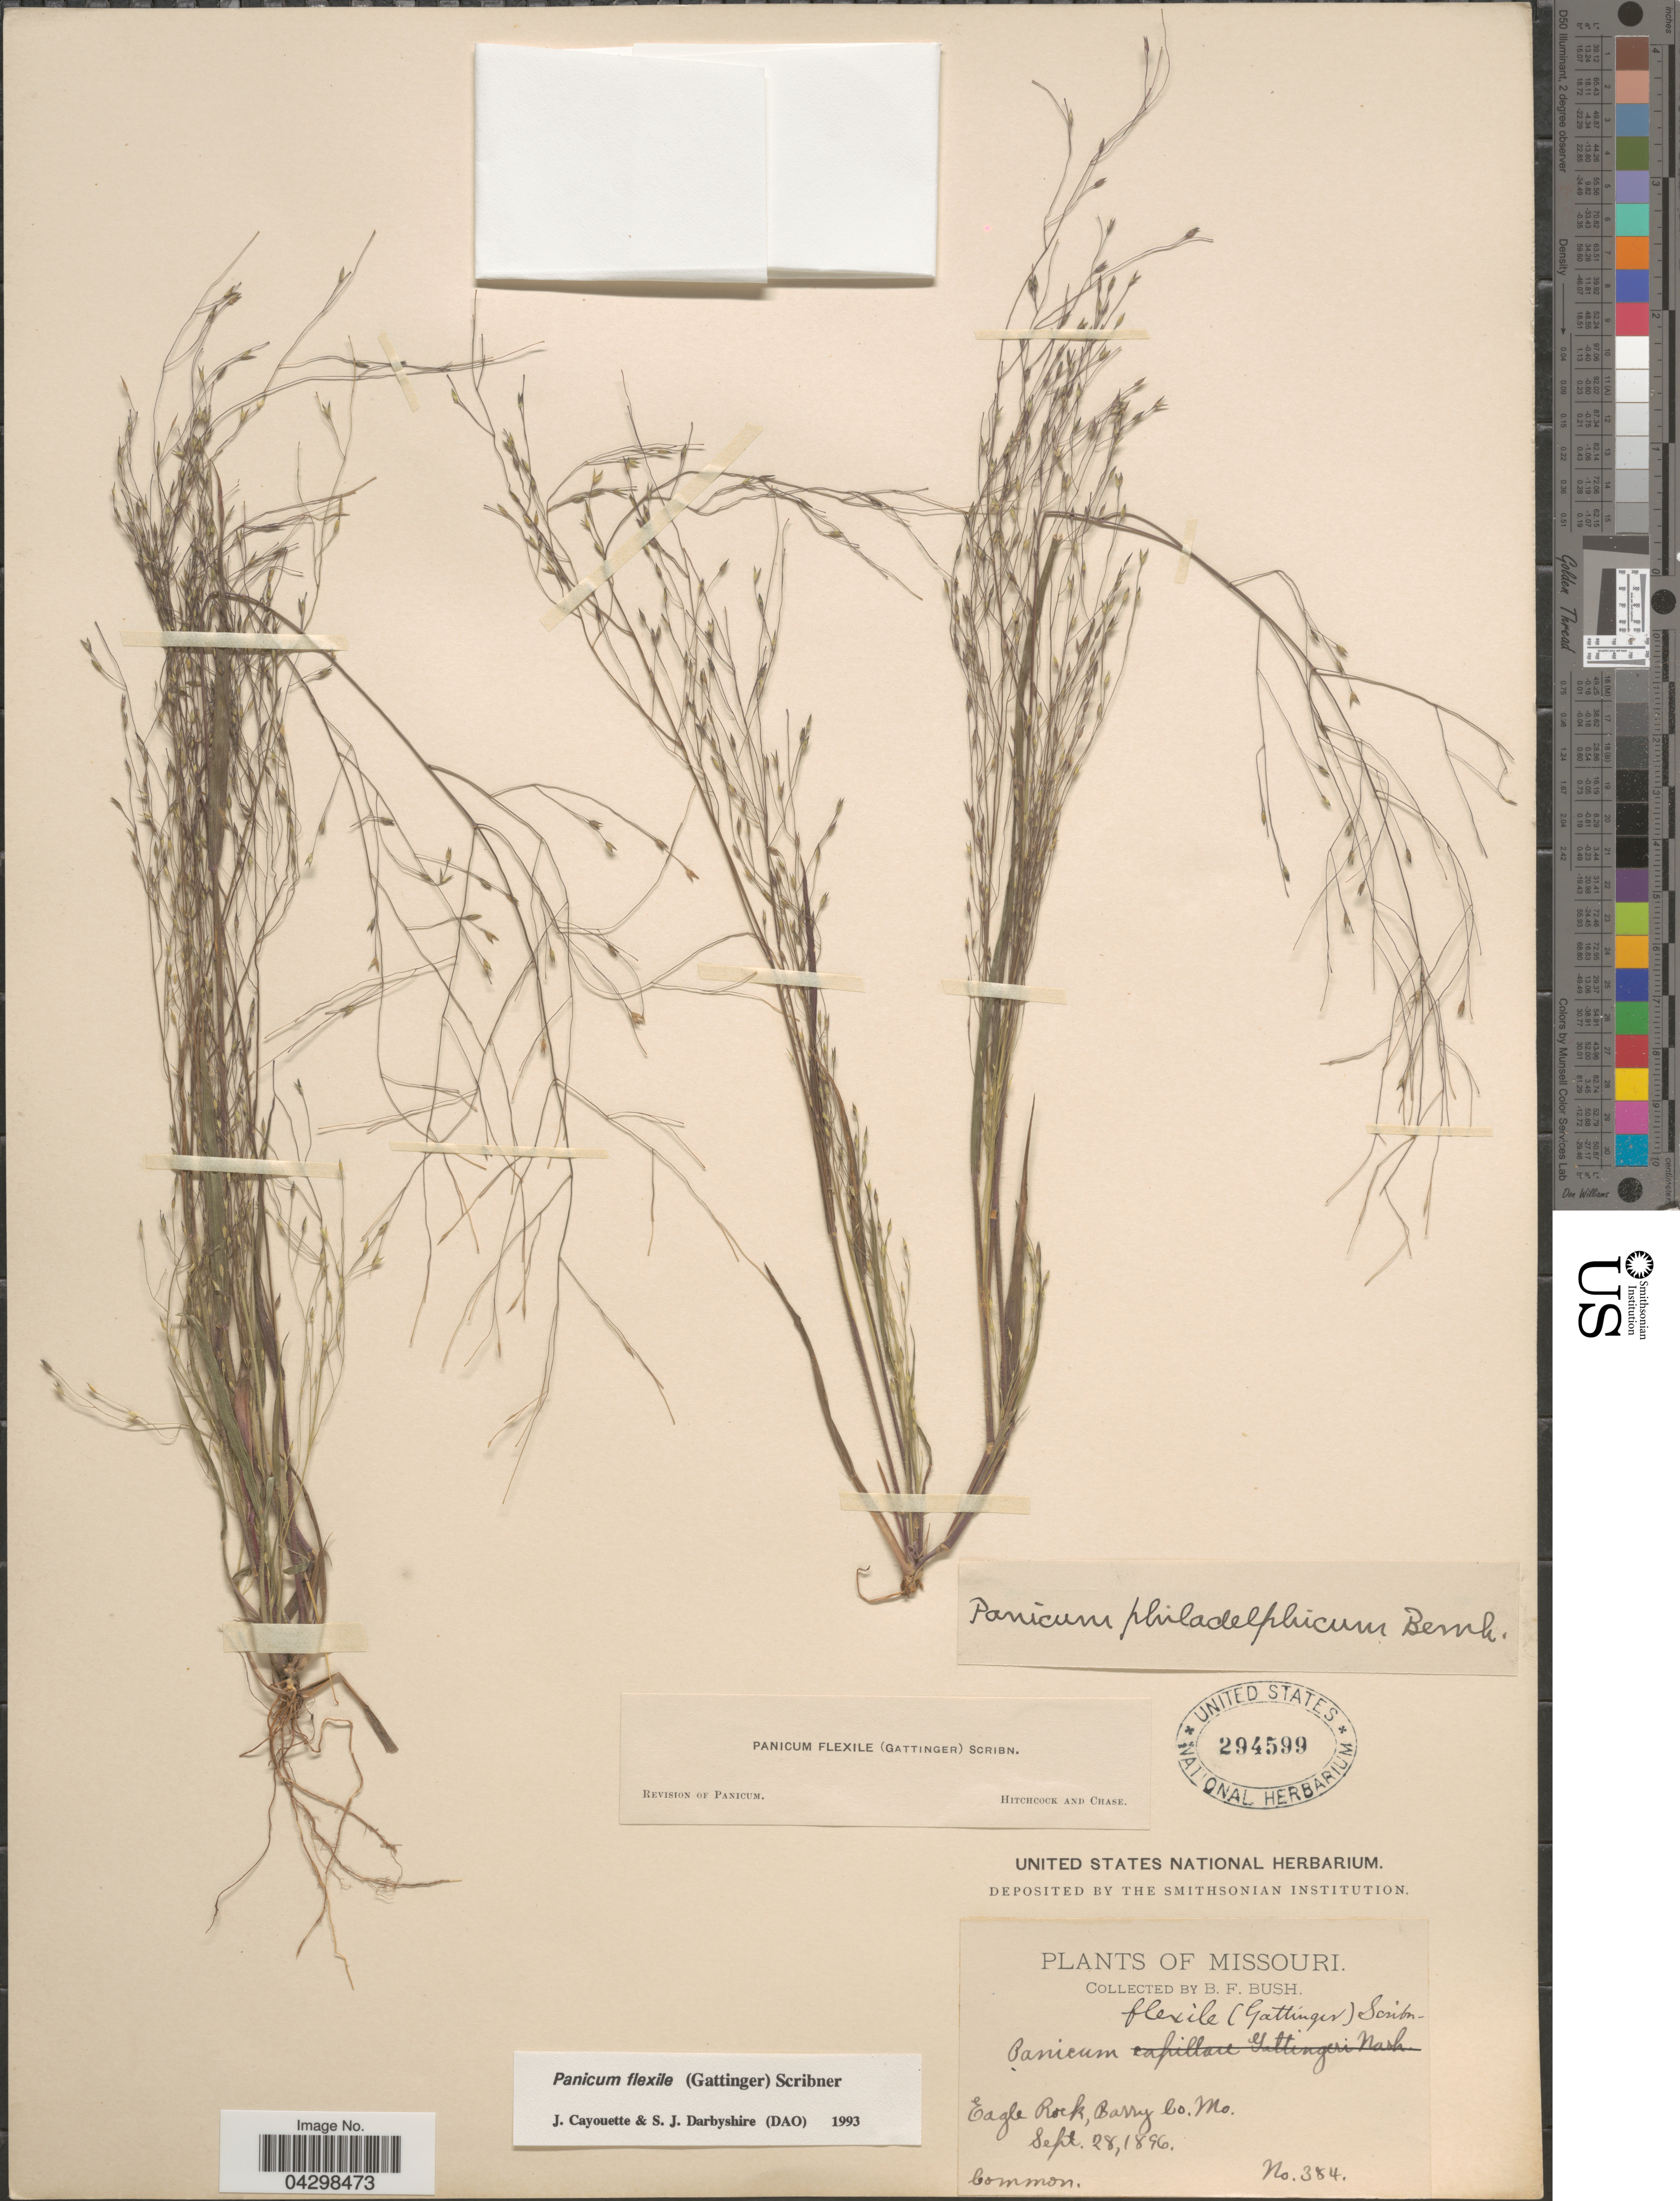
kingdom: Plantae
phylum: Tracheophyta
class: Liliopsida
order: Poales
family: Poaceae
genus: Panicum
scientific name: Panicum flexile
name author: (Gatt.) Scribn.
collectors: B. F. Bush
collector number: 354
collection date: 1896-09-28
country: United States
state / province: Missouri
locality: Eagle Rock, Barry Co.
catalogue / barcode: US 294599